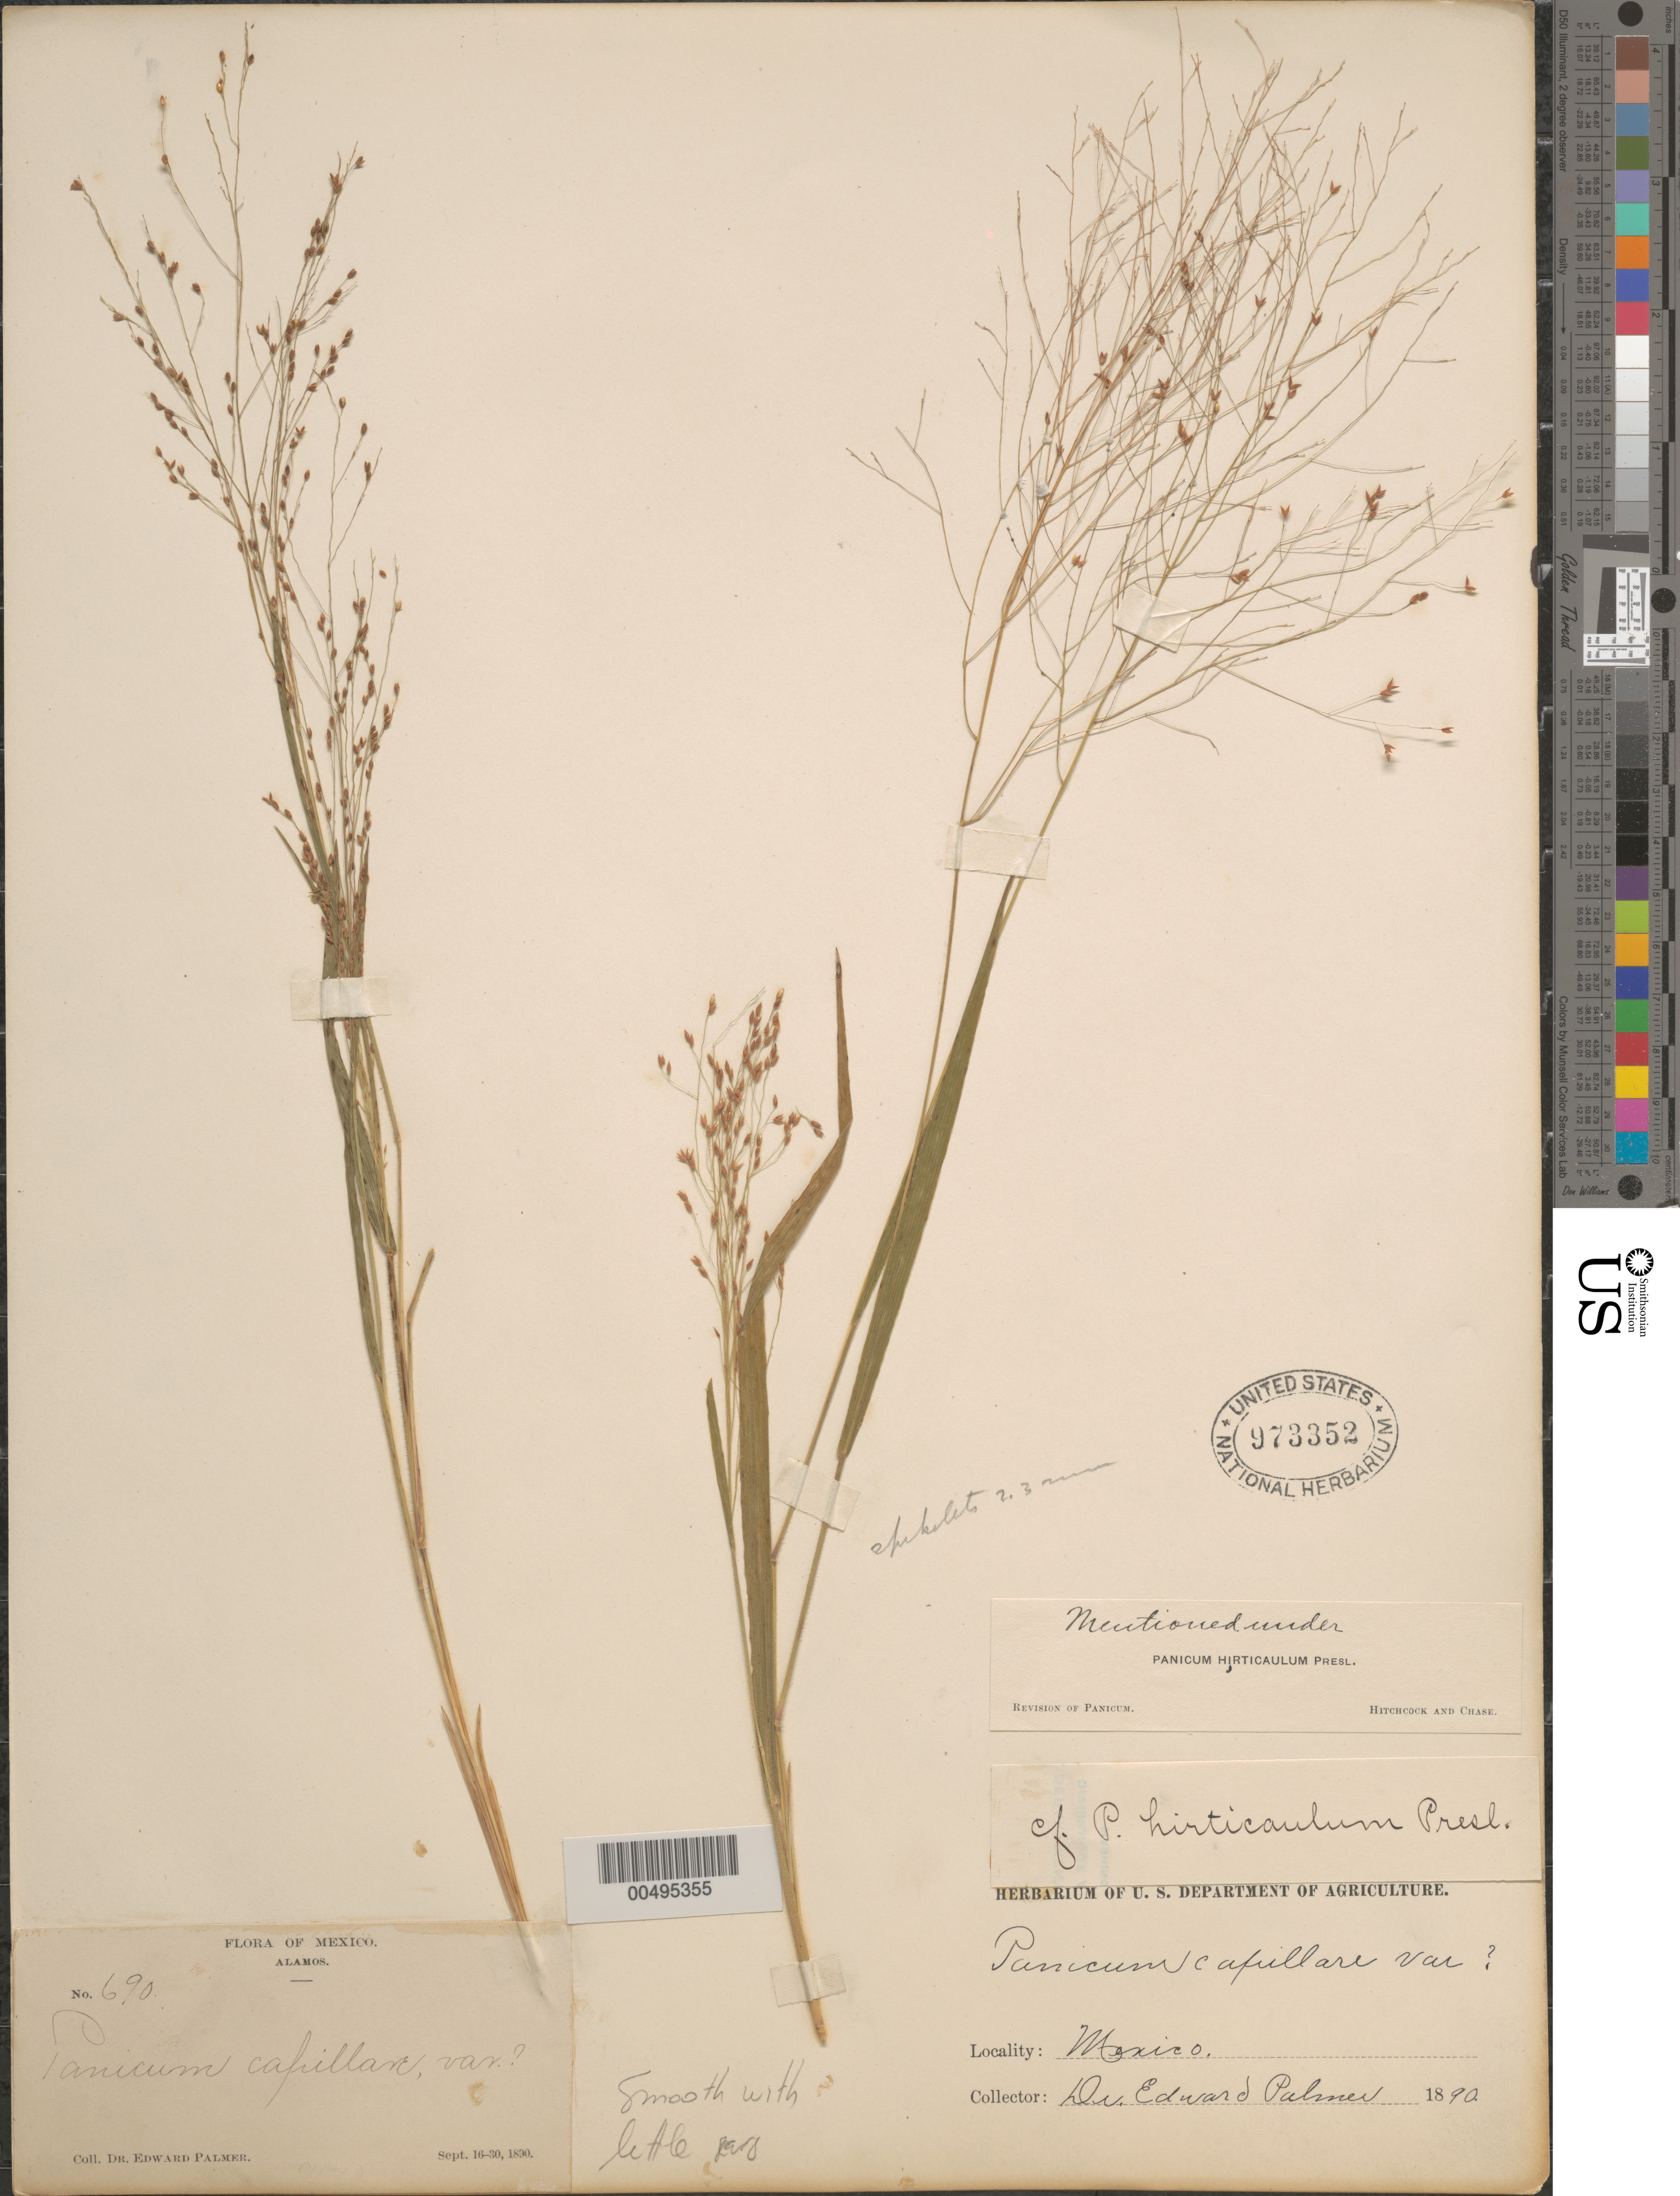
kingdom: Plantae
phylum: Tracheophyta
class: Liliopsida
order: Poales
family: Poaceae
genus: Panicum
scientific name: Panicum hirticaule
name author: J. Presl in C. Presl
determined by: Hitchcock, A. S.; Chase, [M.] A.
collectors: E. Palmer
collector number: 690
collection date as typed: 18 Sep 1890 to 30 Sep 1890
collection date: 1890-09-18/1890-09-30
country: Mexico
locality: Alamos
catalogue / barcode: US 973352